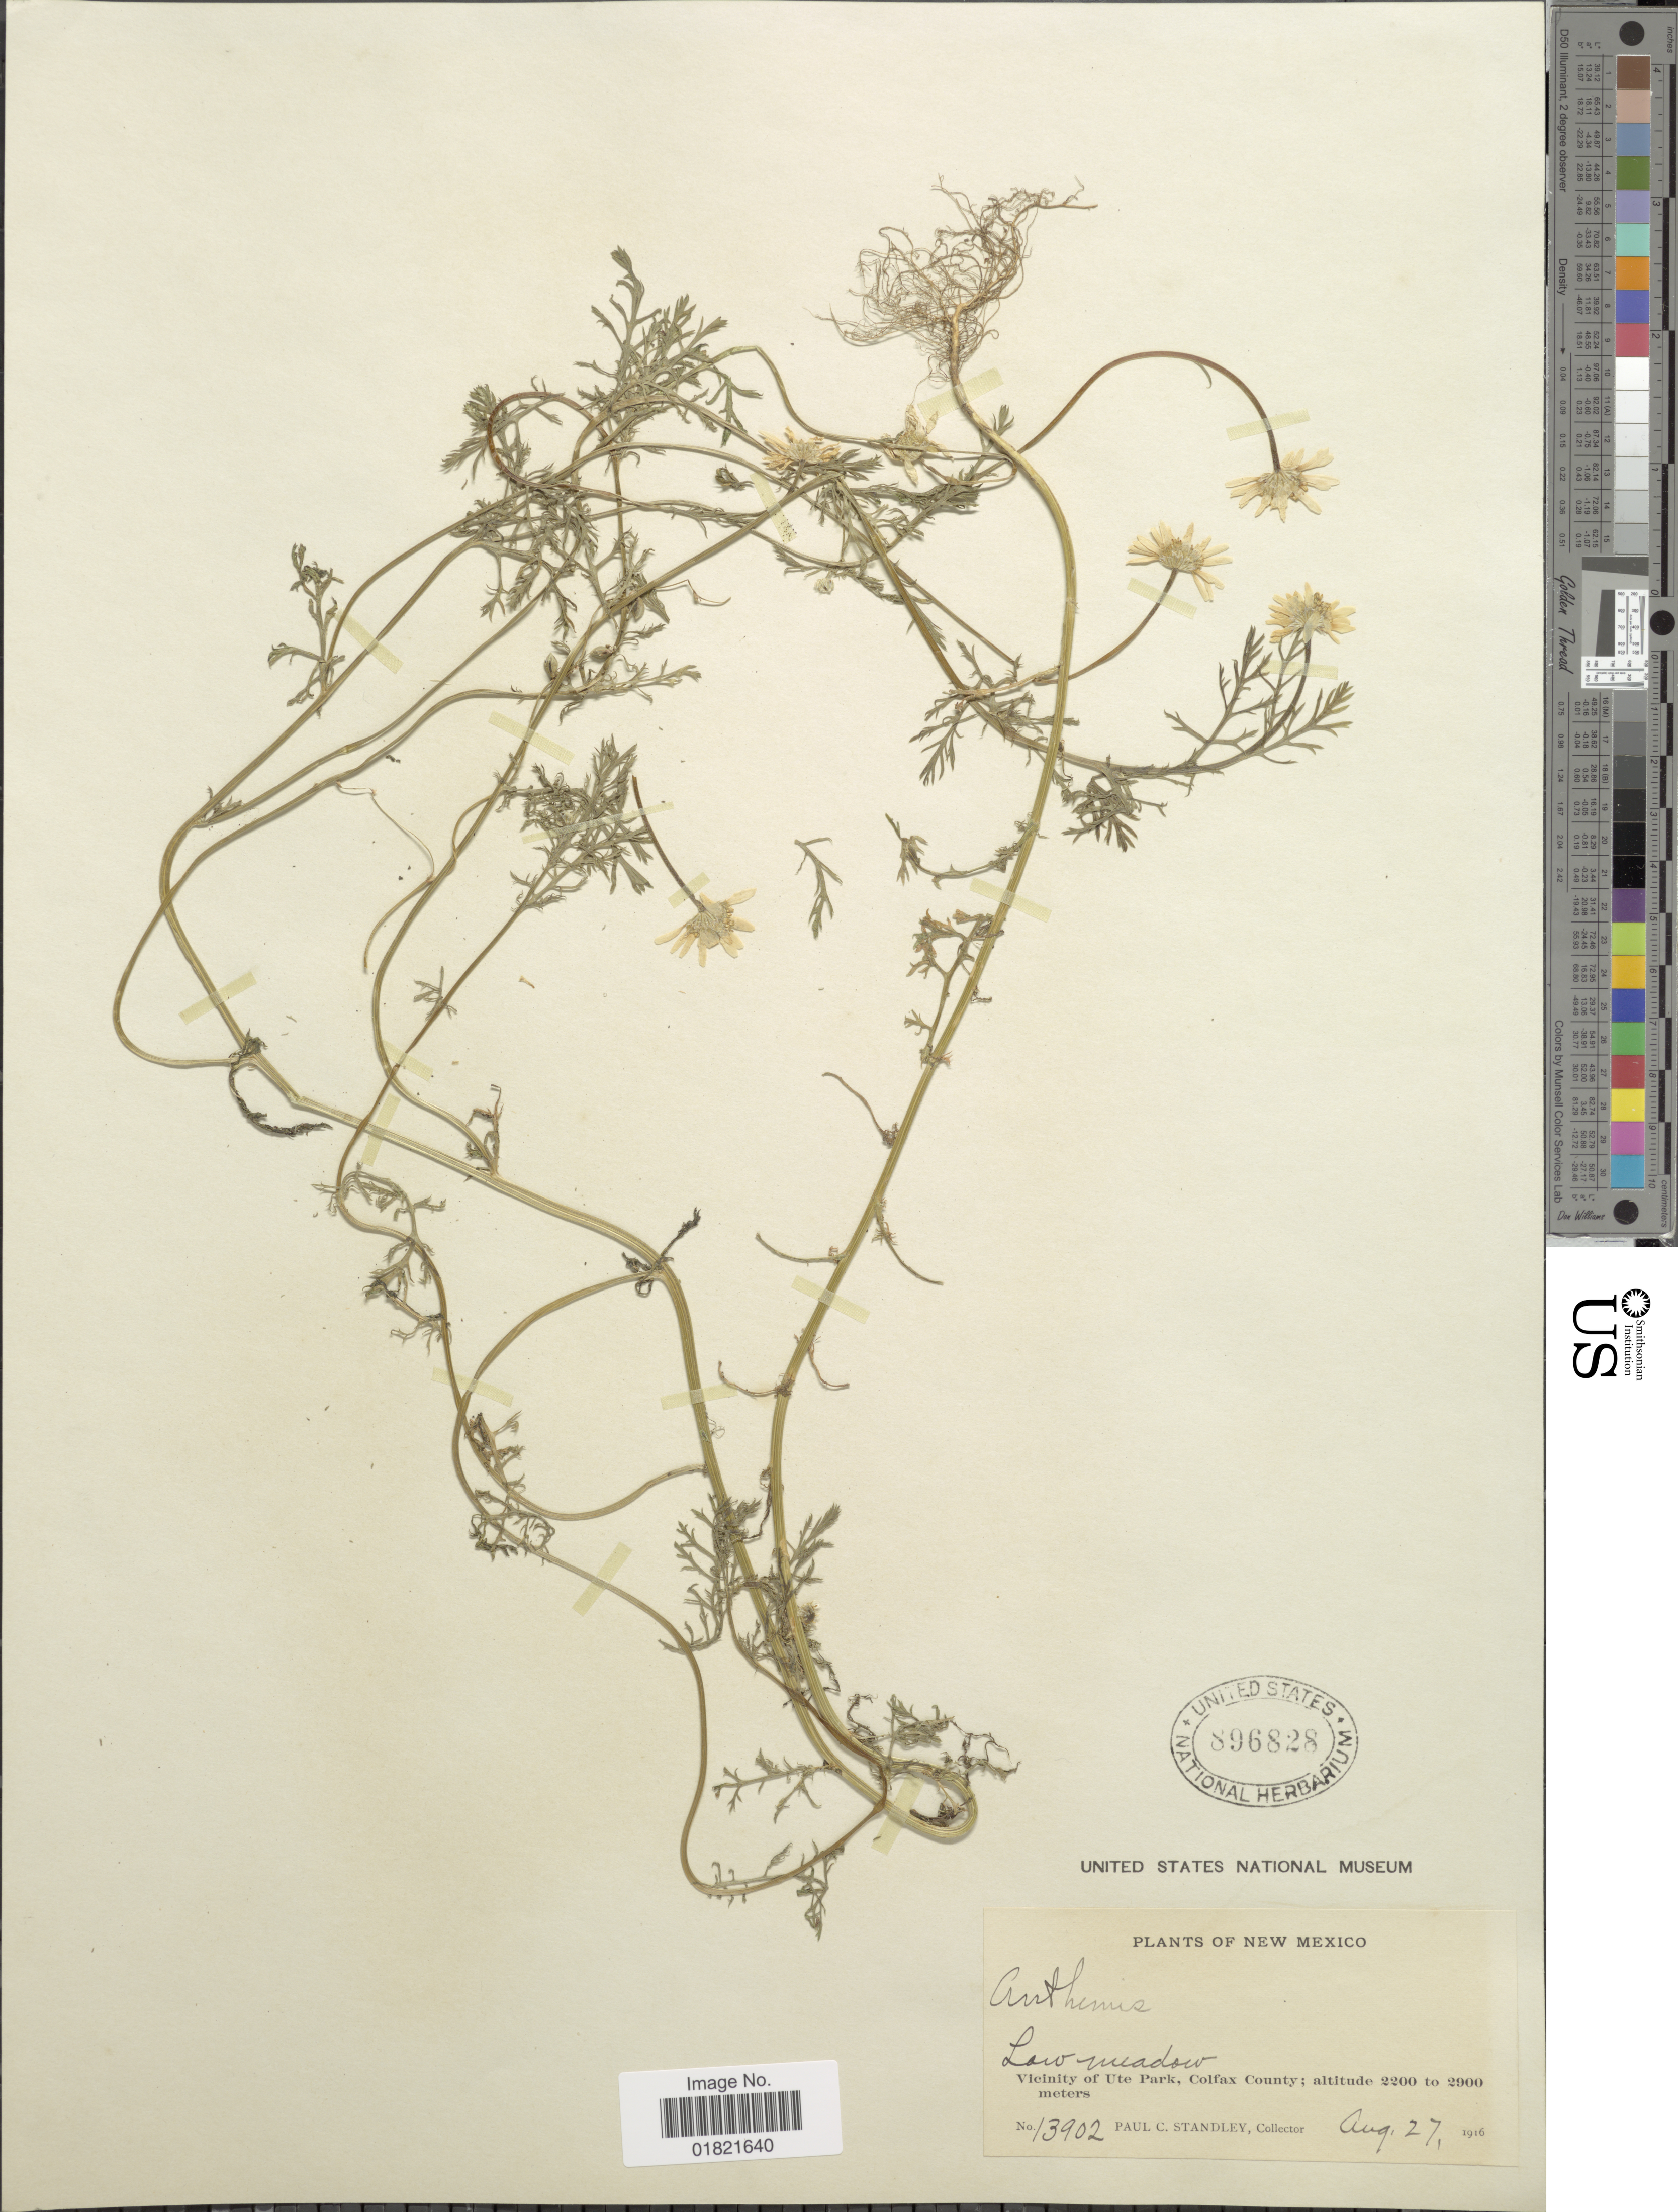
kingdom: Plantae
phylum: Tracheophyta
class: Magnoliopsida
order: Asterales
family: Asteraceae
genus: Anthemis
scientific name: Anthemis sp.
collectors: P. C. Standley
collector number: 13902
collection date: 1916-08-27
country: United States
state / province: New Mexico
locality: Vicinity of Ute Park, Colfax County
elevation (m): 2200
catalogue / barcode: US 896828